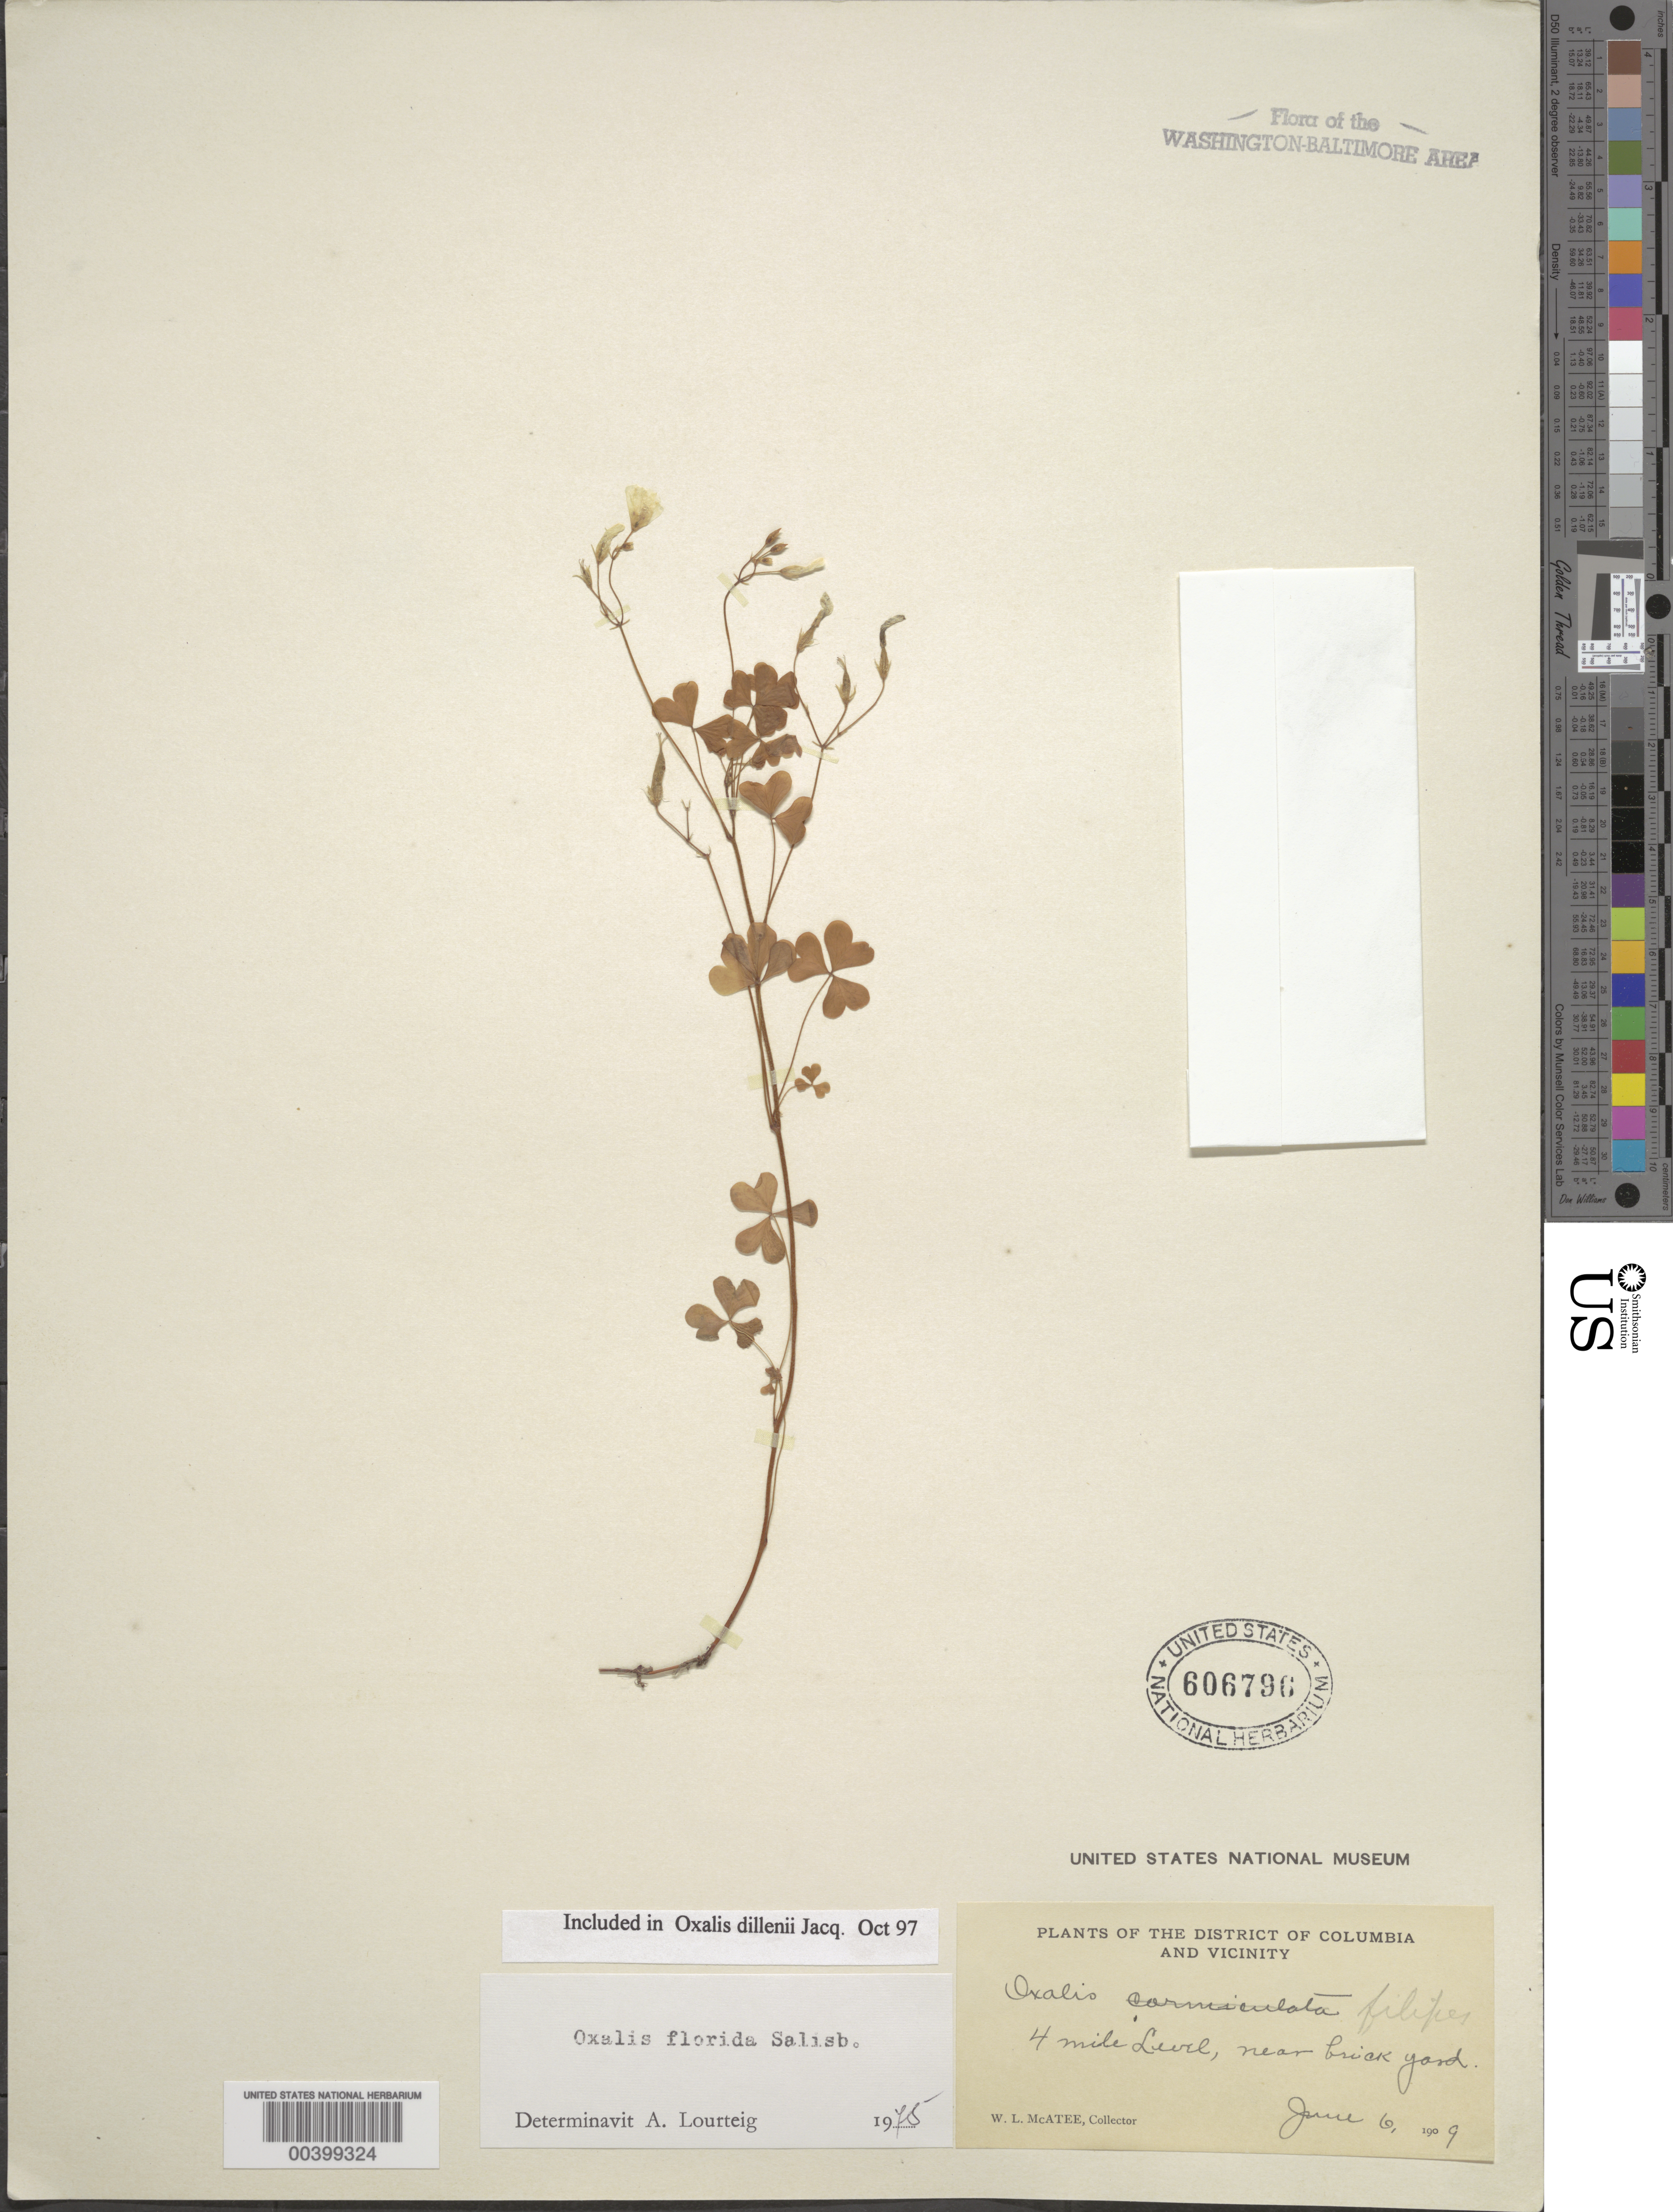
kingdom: Plantae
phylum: Tracheophyta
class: Magnoliopsida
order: Oxalidales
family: Oxalidaceae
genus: Oxalis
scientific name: Oxalis dillenii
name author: Jacq.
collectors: W. McAtee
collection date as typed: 06 Jun 1909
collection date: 1909-06-06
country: United States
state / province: District of Columbia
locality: Four Mile Level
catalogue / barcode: US 606796